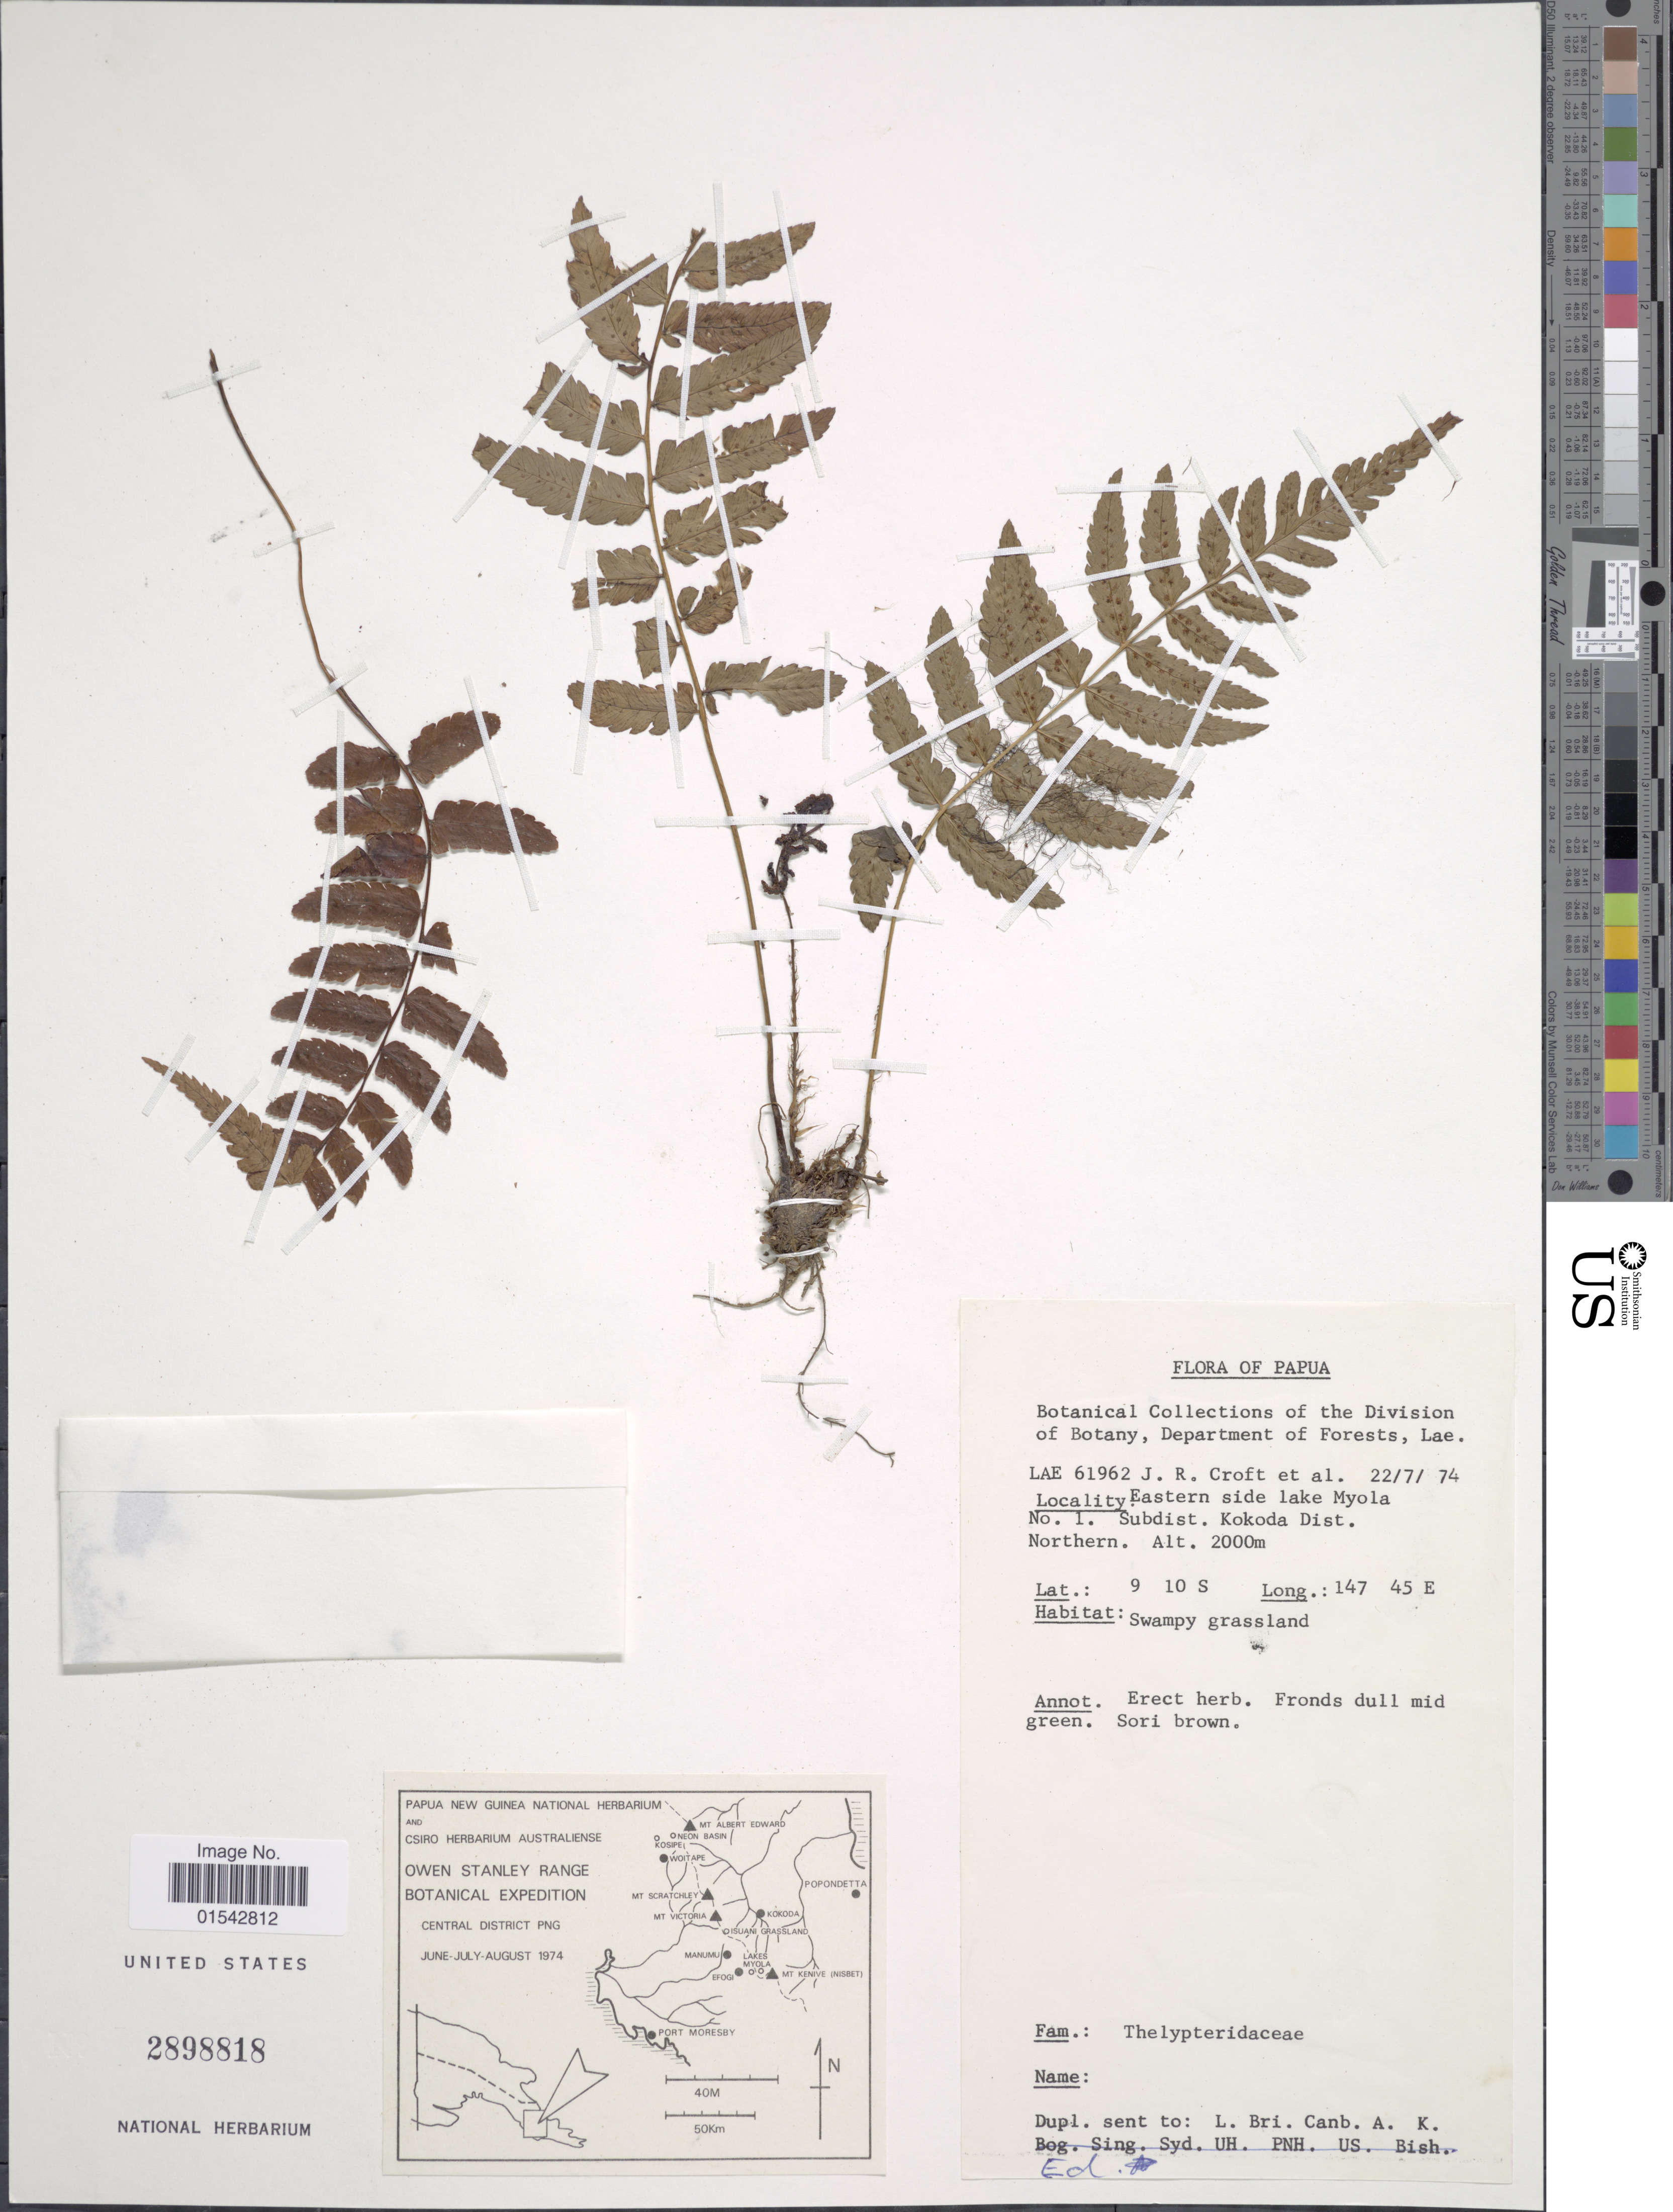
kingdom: Plantae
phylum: Tracheophyta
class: Polypodiopsida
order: Polypodiales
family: Thelypteridaceae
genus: Cyclosorus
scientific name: Cyclosorus sp.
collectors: J. R. Croft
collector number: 61962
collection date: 1974-07-22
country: Papua New Guinea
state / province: Northern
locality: Papua, Eastern side lake Myola no. 1. Subdist., Kokoda Dist. Northern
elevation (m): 2000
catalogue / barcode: US 2898818